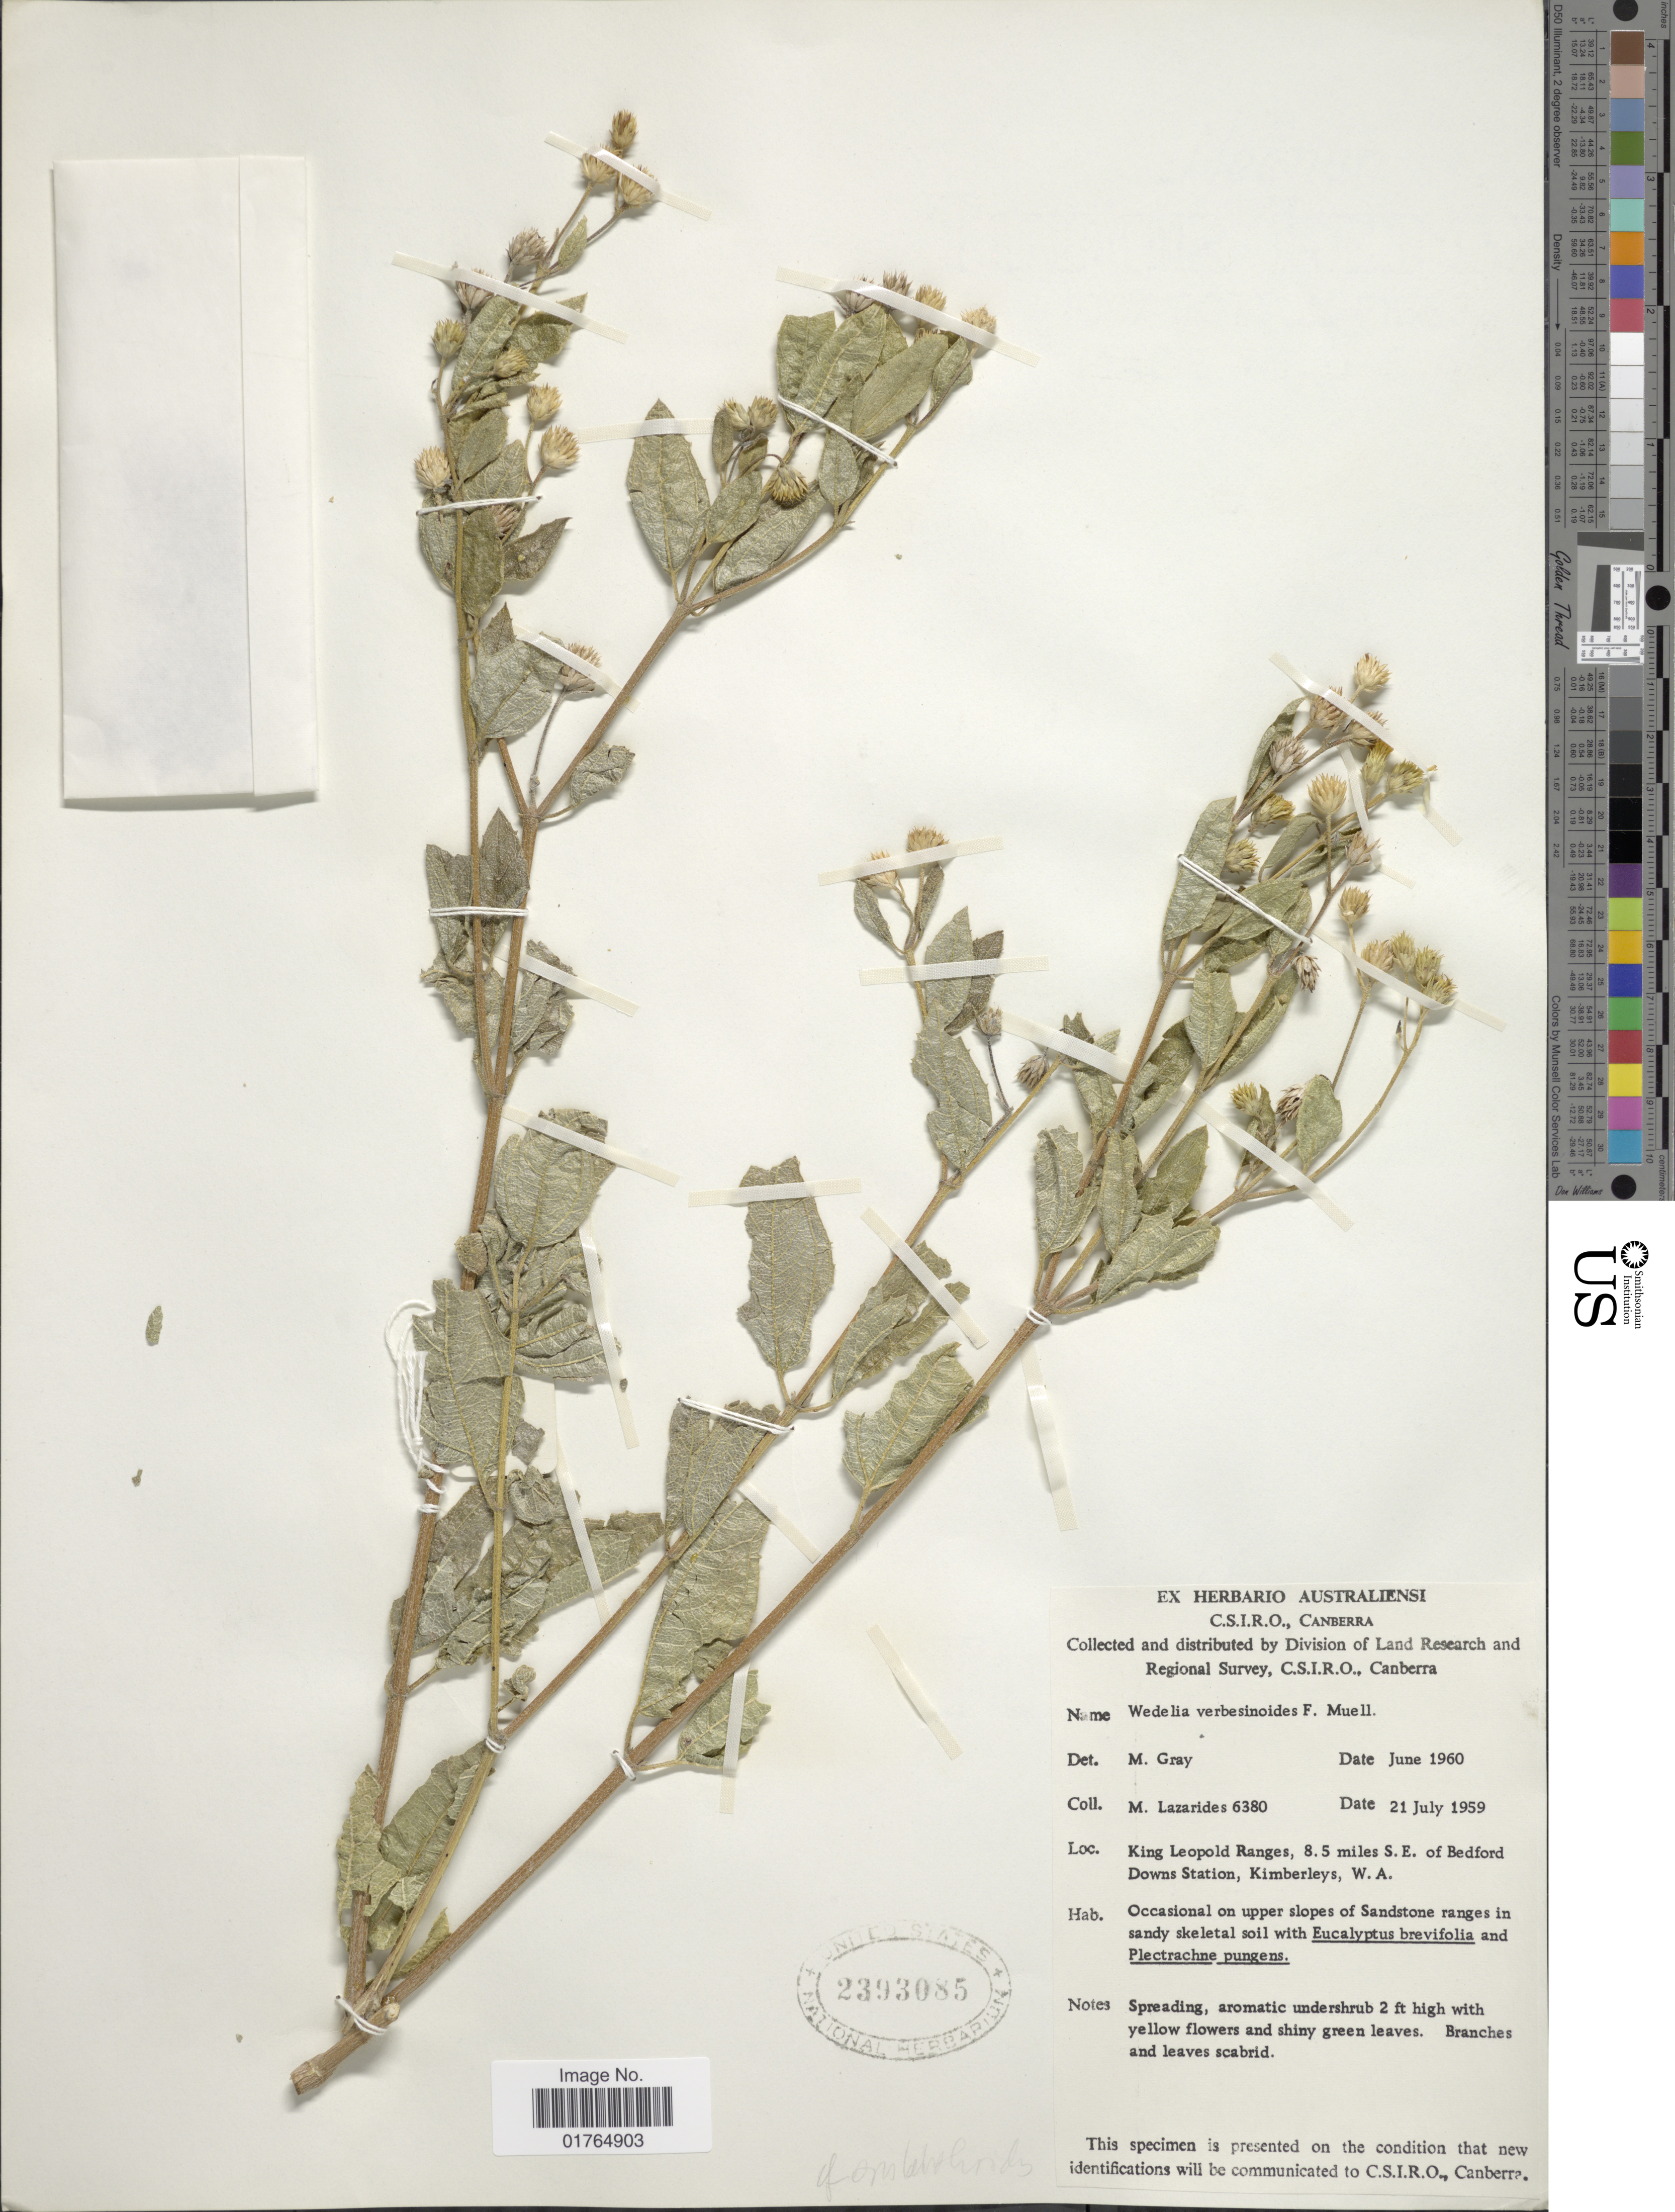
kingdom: Plantae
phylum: Tracheophyta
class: Magnoliopsida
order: Asterales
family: Asteraceae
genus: Wedelia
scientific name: Wedelia sp.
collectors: M. Lazarides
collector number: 6380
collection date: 1959-07-21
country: Australia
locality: King Leopold Ranges, 8.5 miles S. E. of Bedford Downs Station, Kimberleys, W. A.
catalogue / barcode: US 2393085